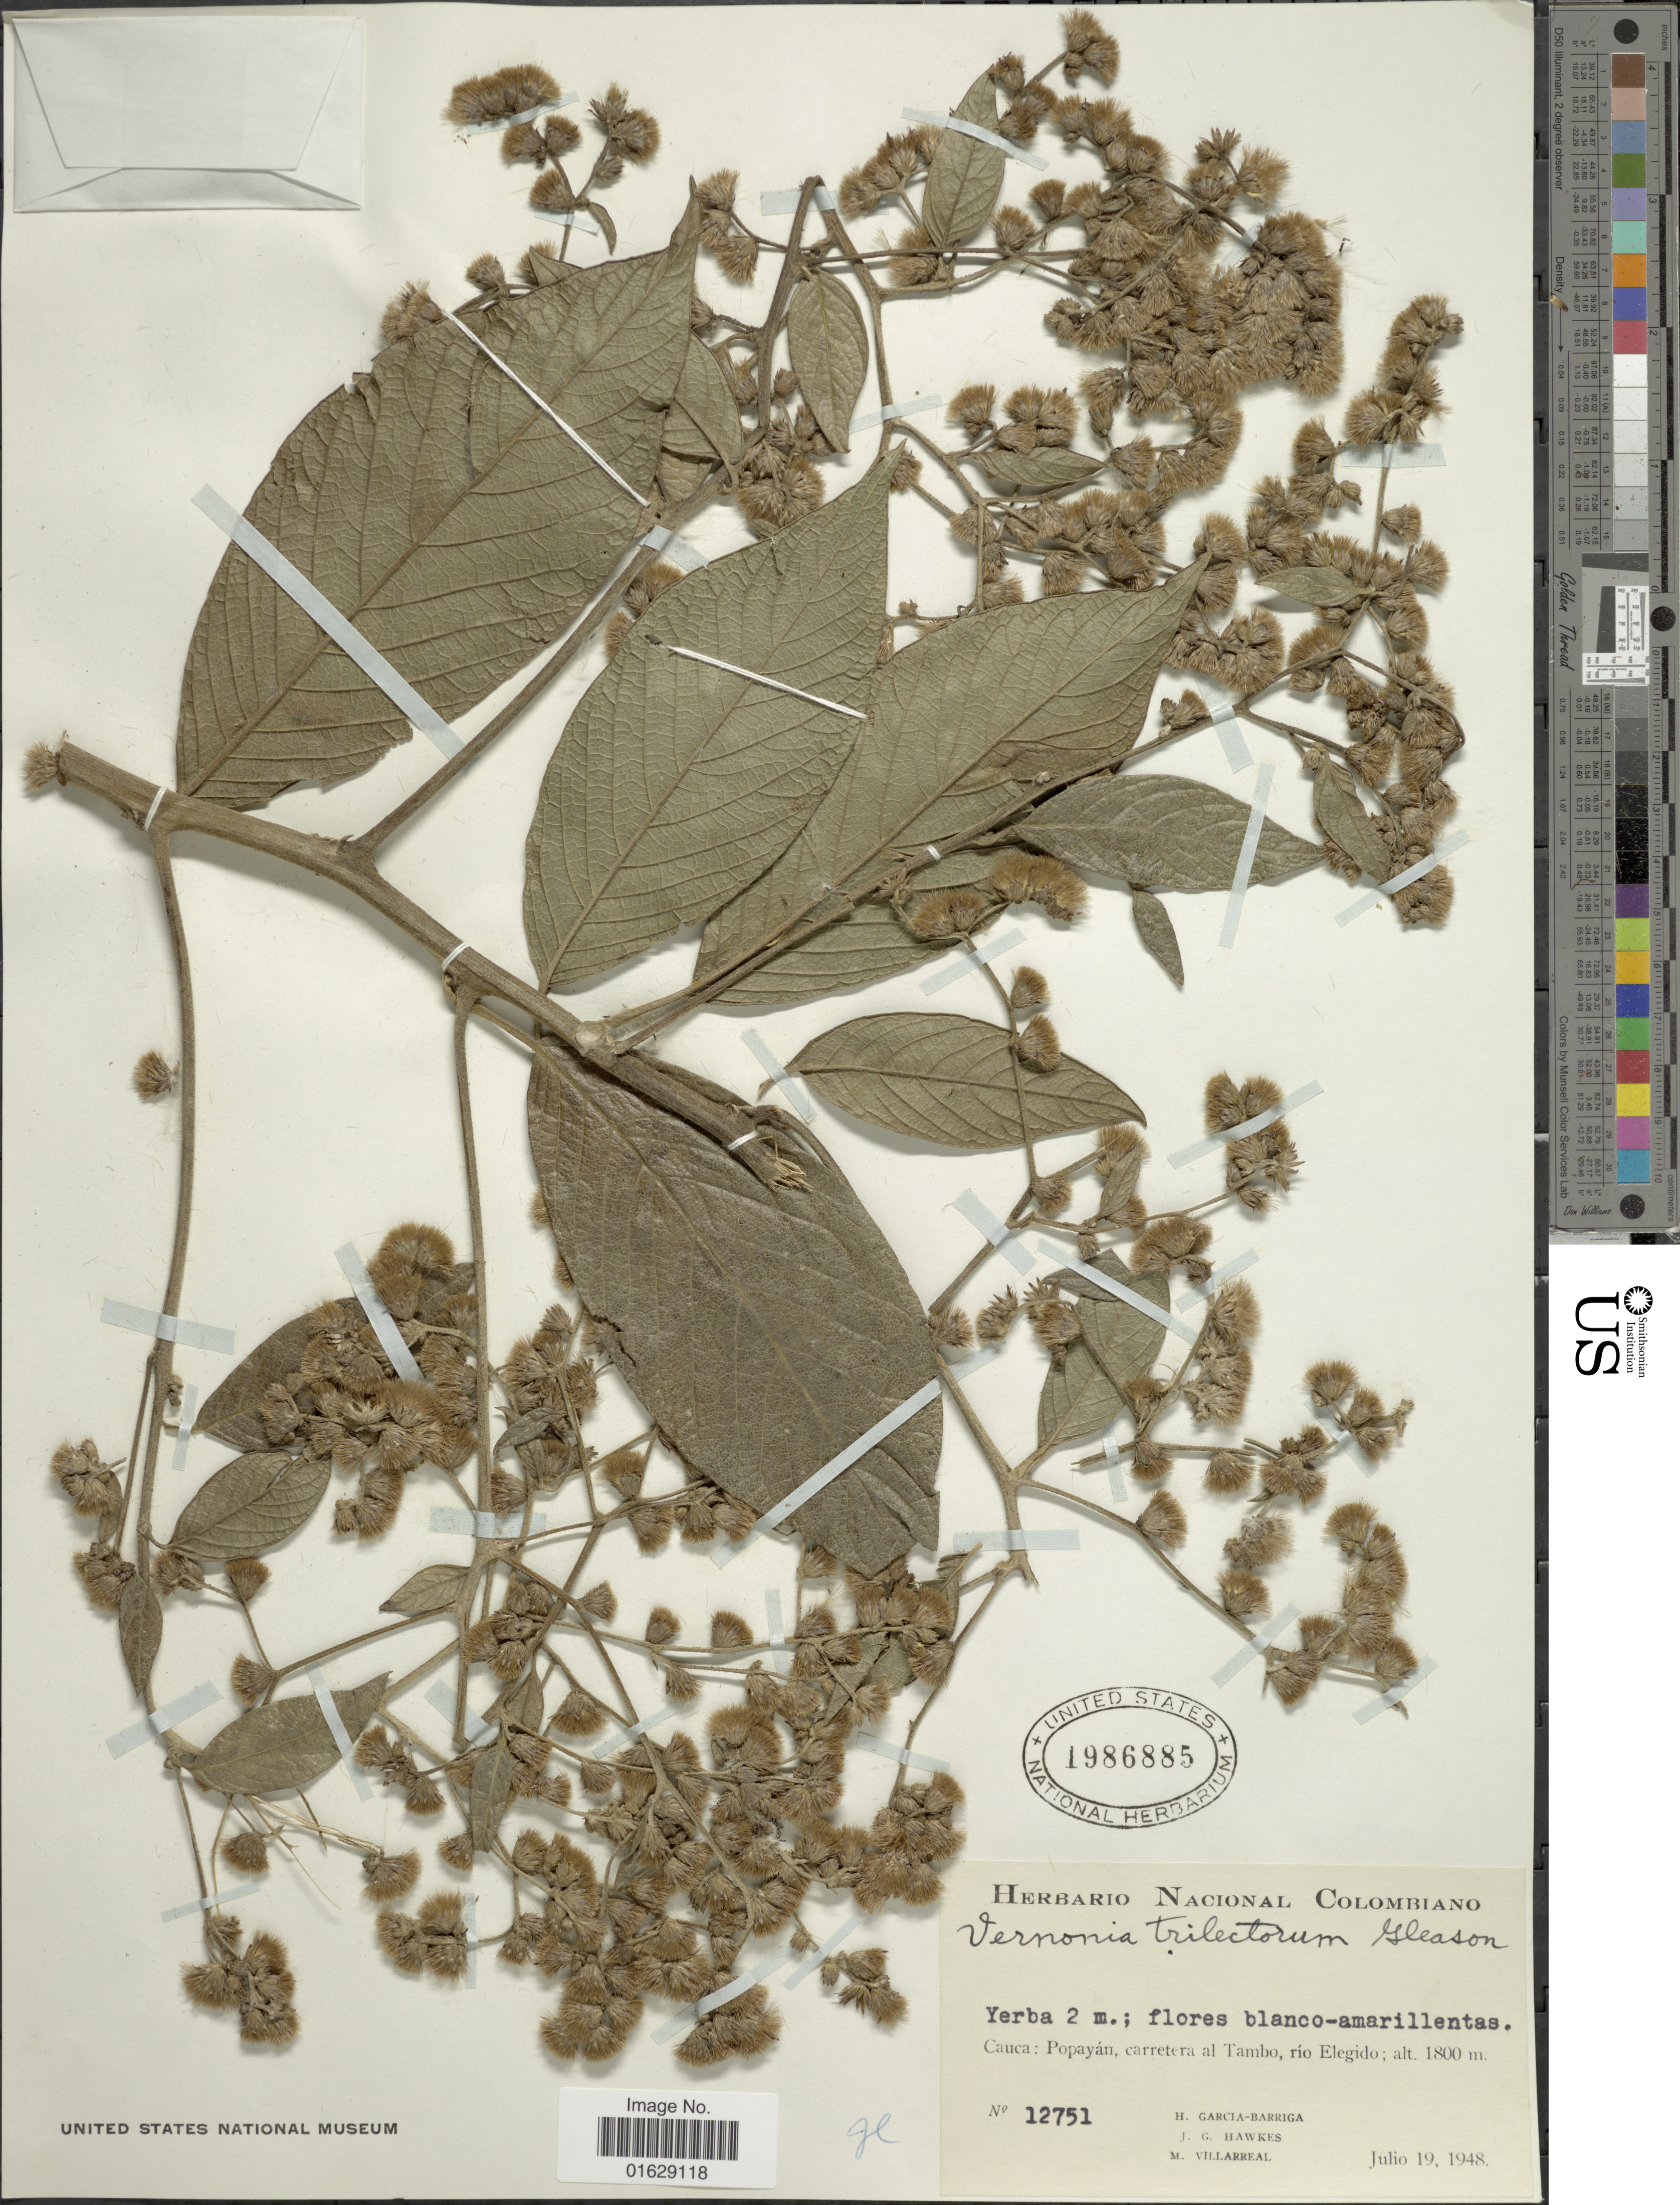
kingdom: Plantae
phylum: Tracheophyta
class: Magnoliopsida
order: Asterales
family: Asteraceae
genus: Lepidaploa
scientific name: Lepidaploa trilectorum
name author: (Gleason) H. Rob.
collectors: H. García Barriga, J. Hawkes & M. Villareal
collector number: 12751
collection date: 1948-07-19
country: Colombia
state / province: Cauca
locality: Popayan, carretera al Tambo, rio Elegido.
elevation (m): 1800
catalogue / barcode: US 1986885